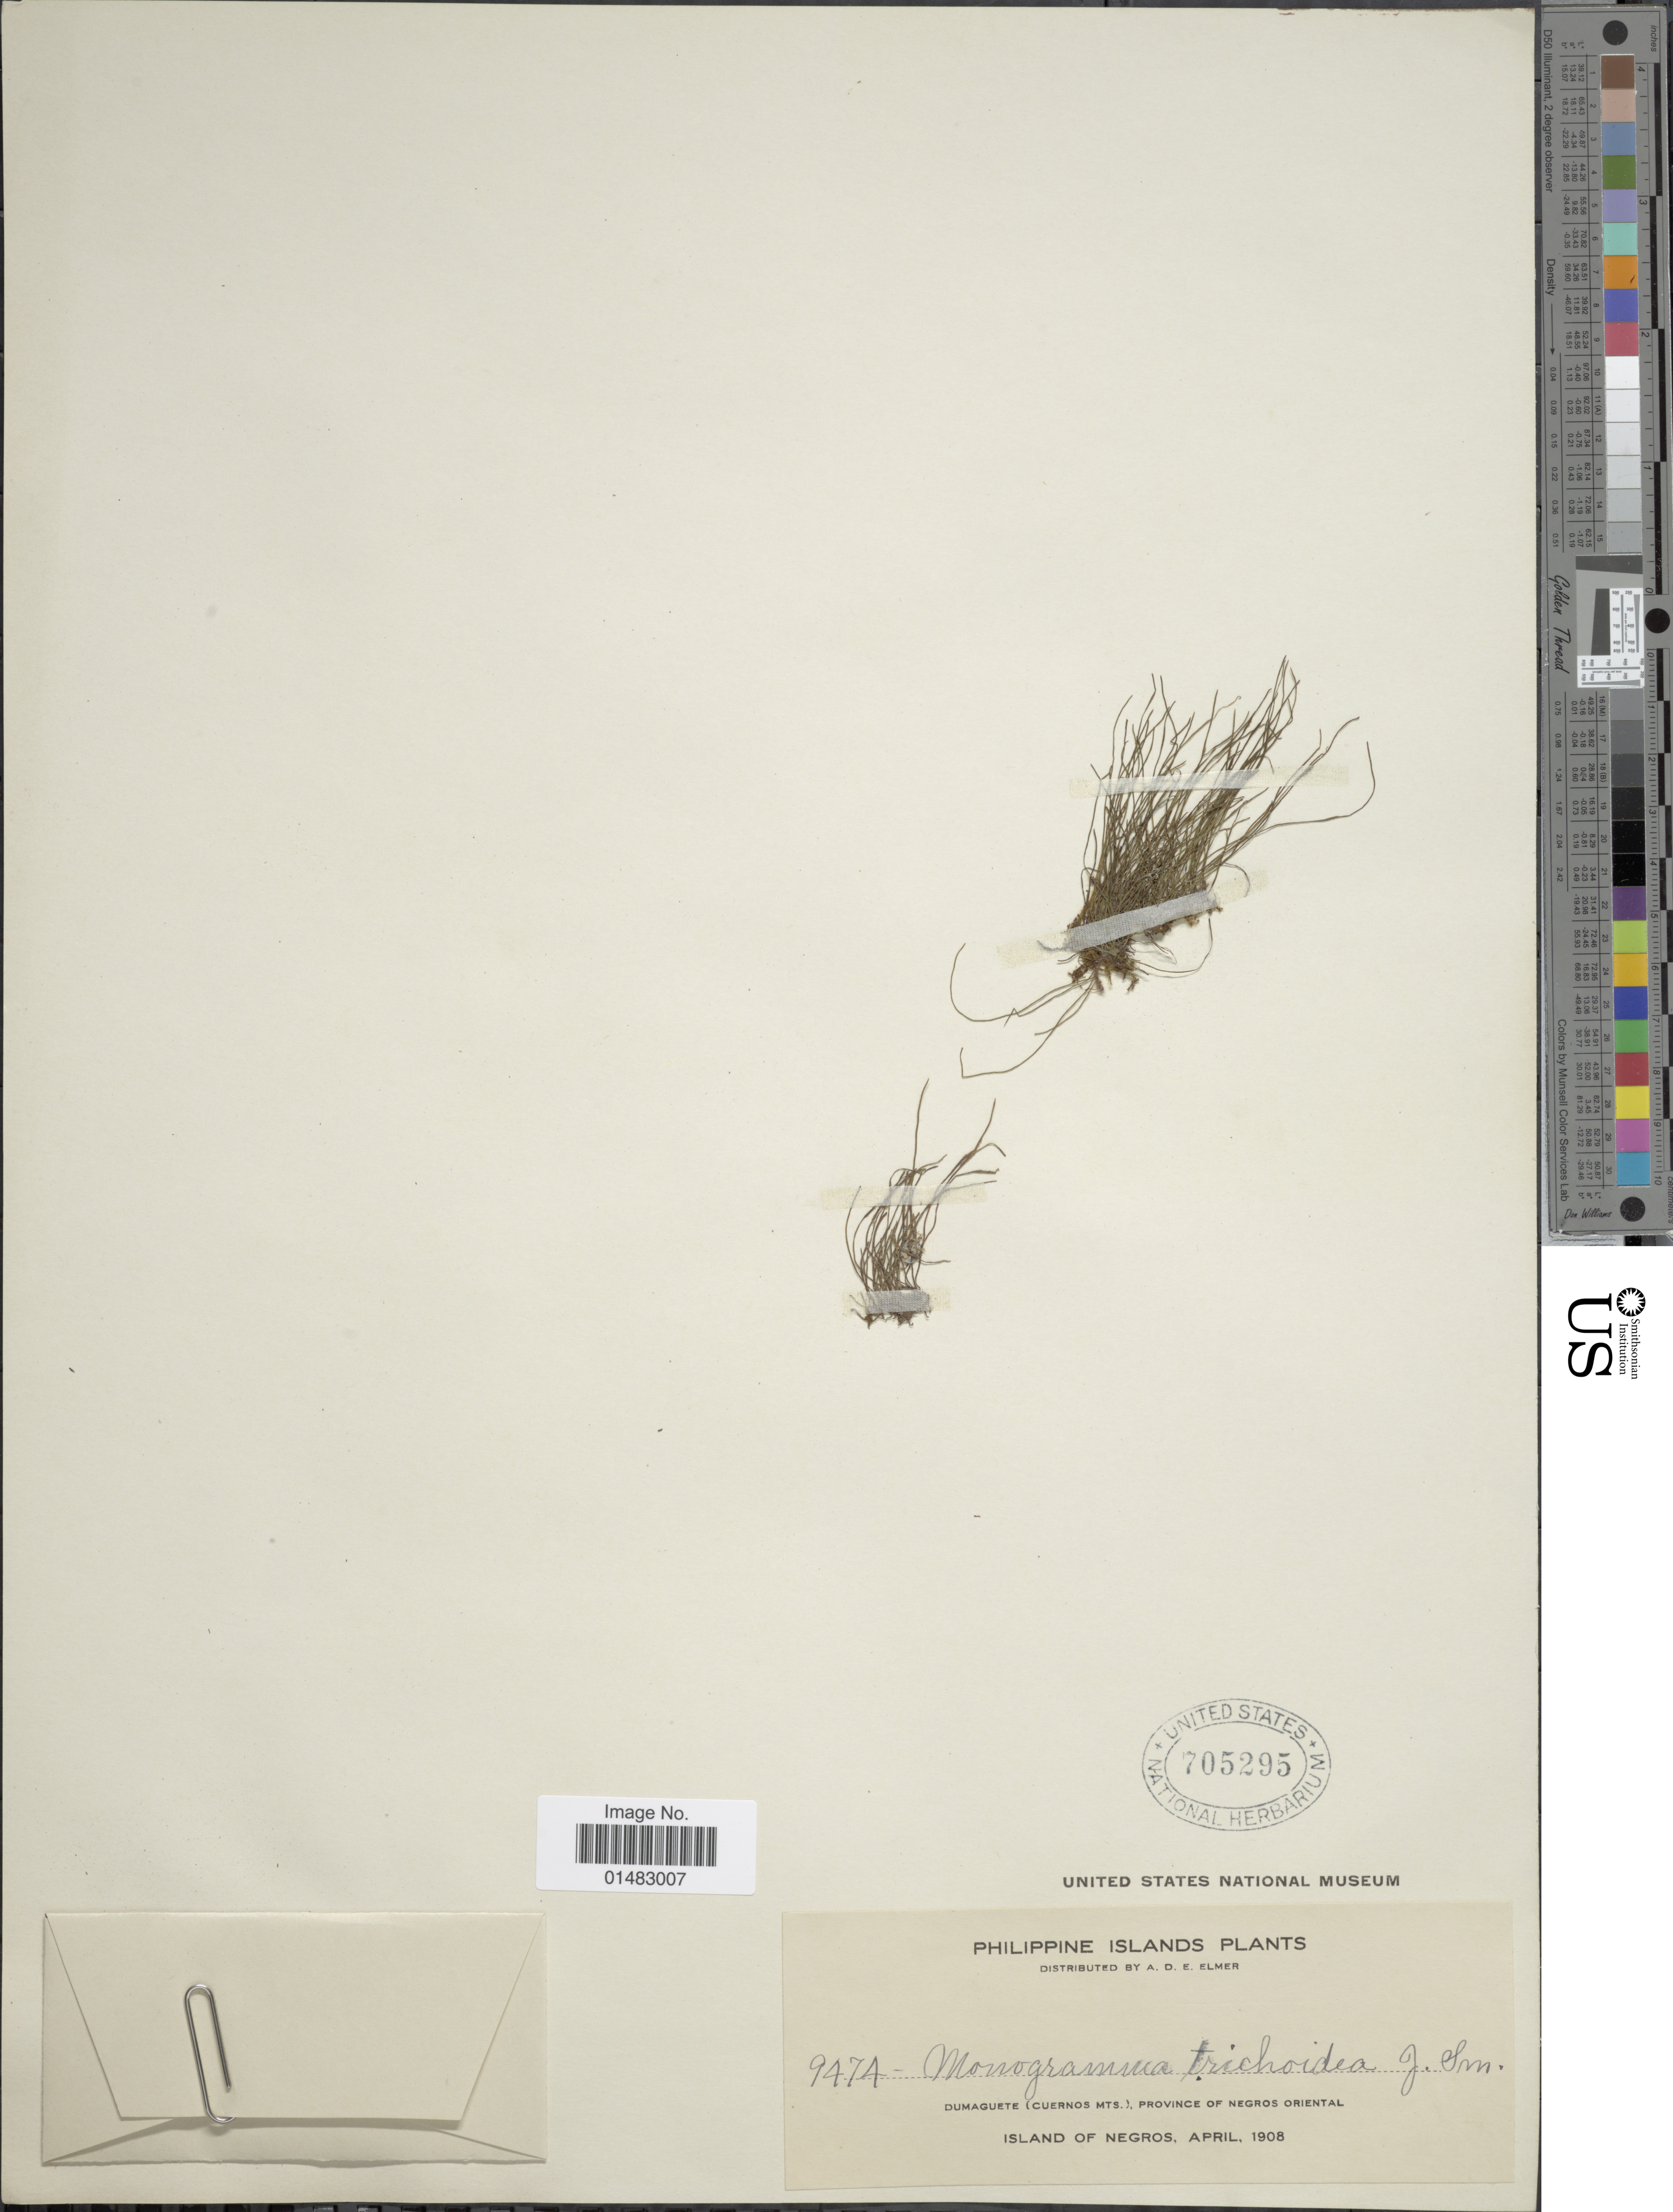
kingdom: Plantae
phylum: Tracheophyta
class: Polypodiopsida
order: Polypodiales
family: Pteridaceae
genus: Monogramma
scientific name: Monogramma trichoidea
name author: (Fée) Hook. & Baker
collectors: A. D. E. Elmer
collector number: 9474*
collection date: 1908-04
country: Philippines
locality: Dumaguete (Cuernos Mts), Province of Negros Oriental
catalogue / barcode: US 705295